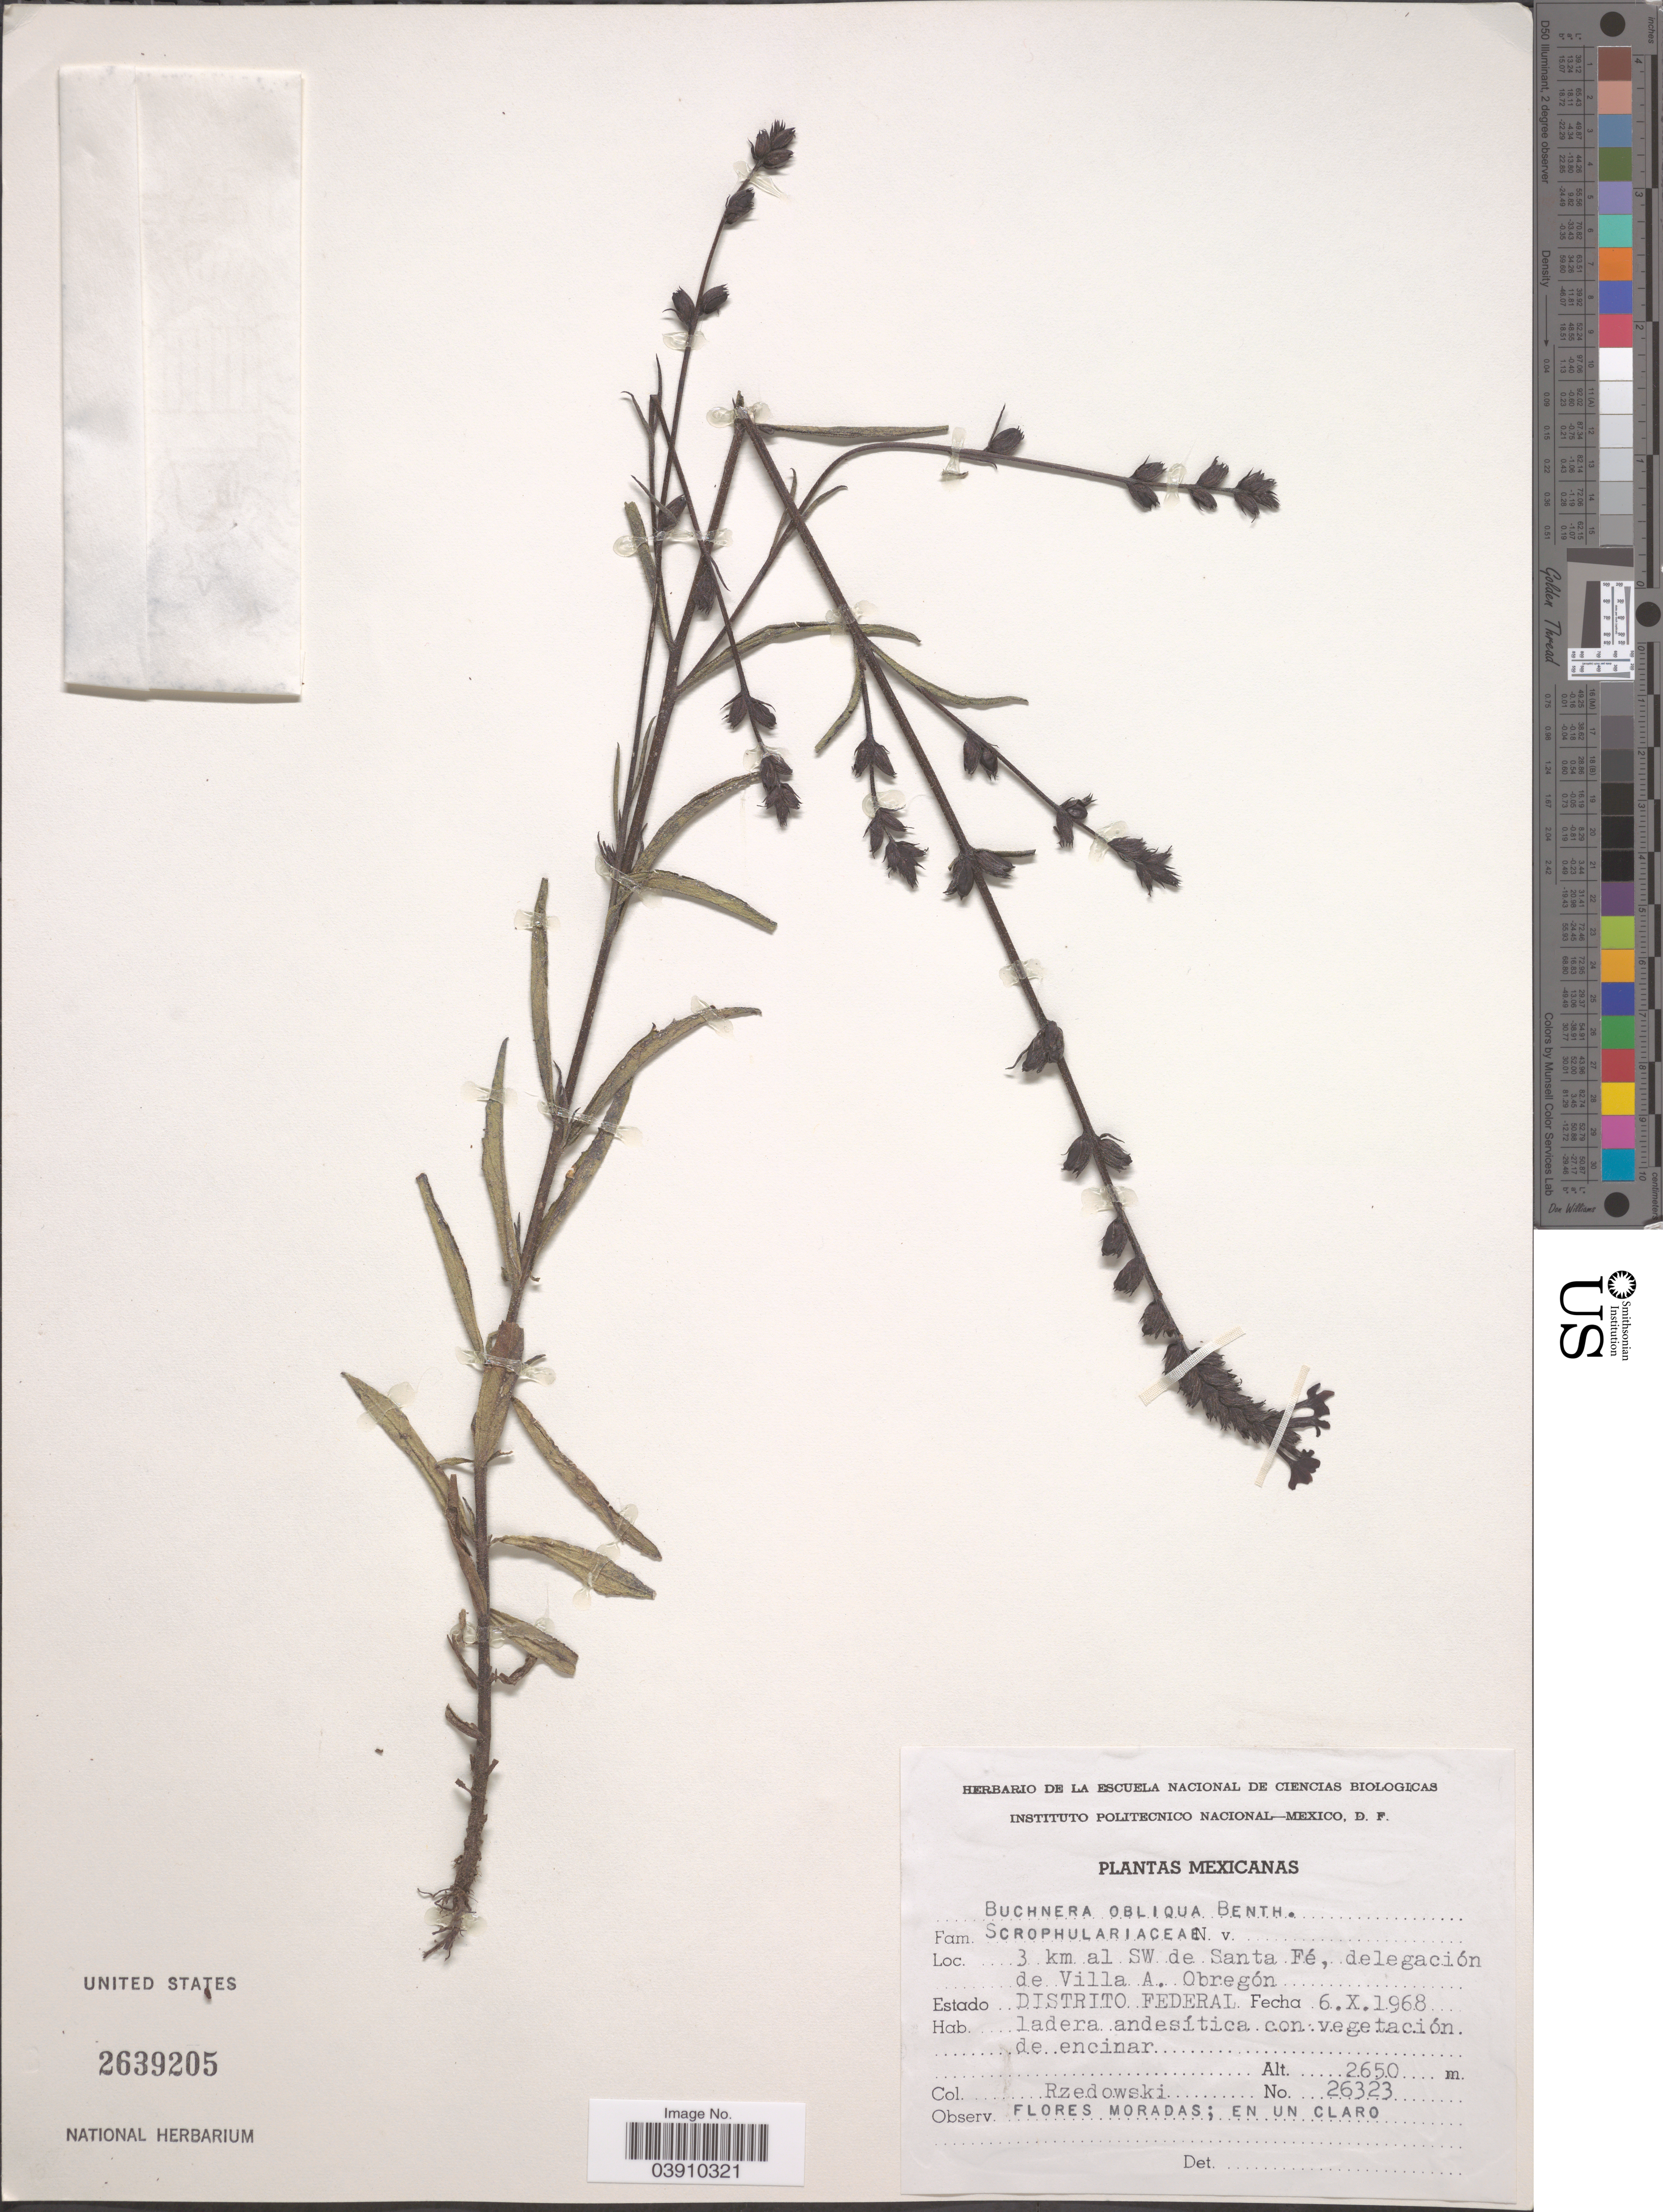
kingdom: Plantae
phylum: Tracheophyta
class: Magnoliopsida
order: Lamiales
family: Orobanchaceae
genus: Buchnera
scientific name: Buchnera obliqua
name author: Benth.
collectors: Rzedowski, --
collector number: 26323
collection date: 1968-10-06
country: Mexico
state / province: Distrito Federal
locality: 3 km al SW de Santa Fé, delegación de Villa A. Obregón.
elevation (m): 2650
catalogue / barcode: US 2639205